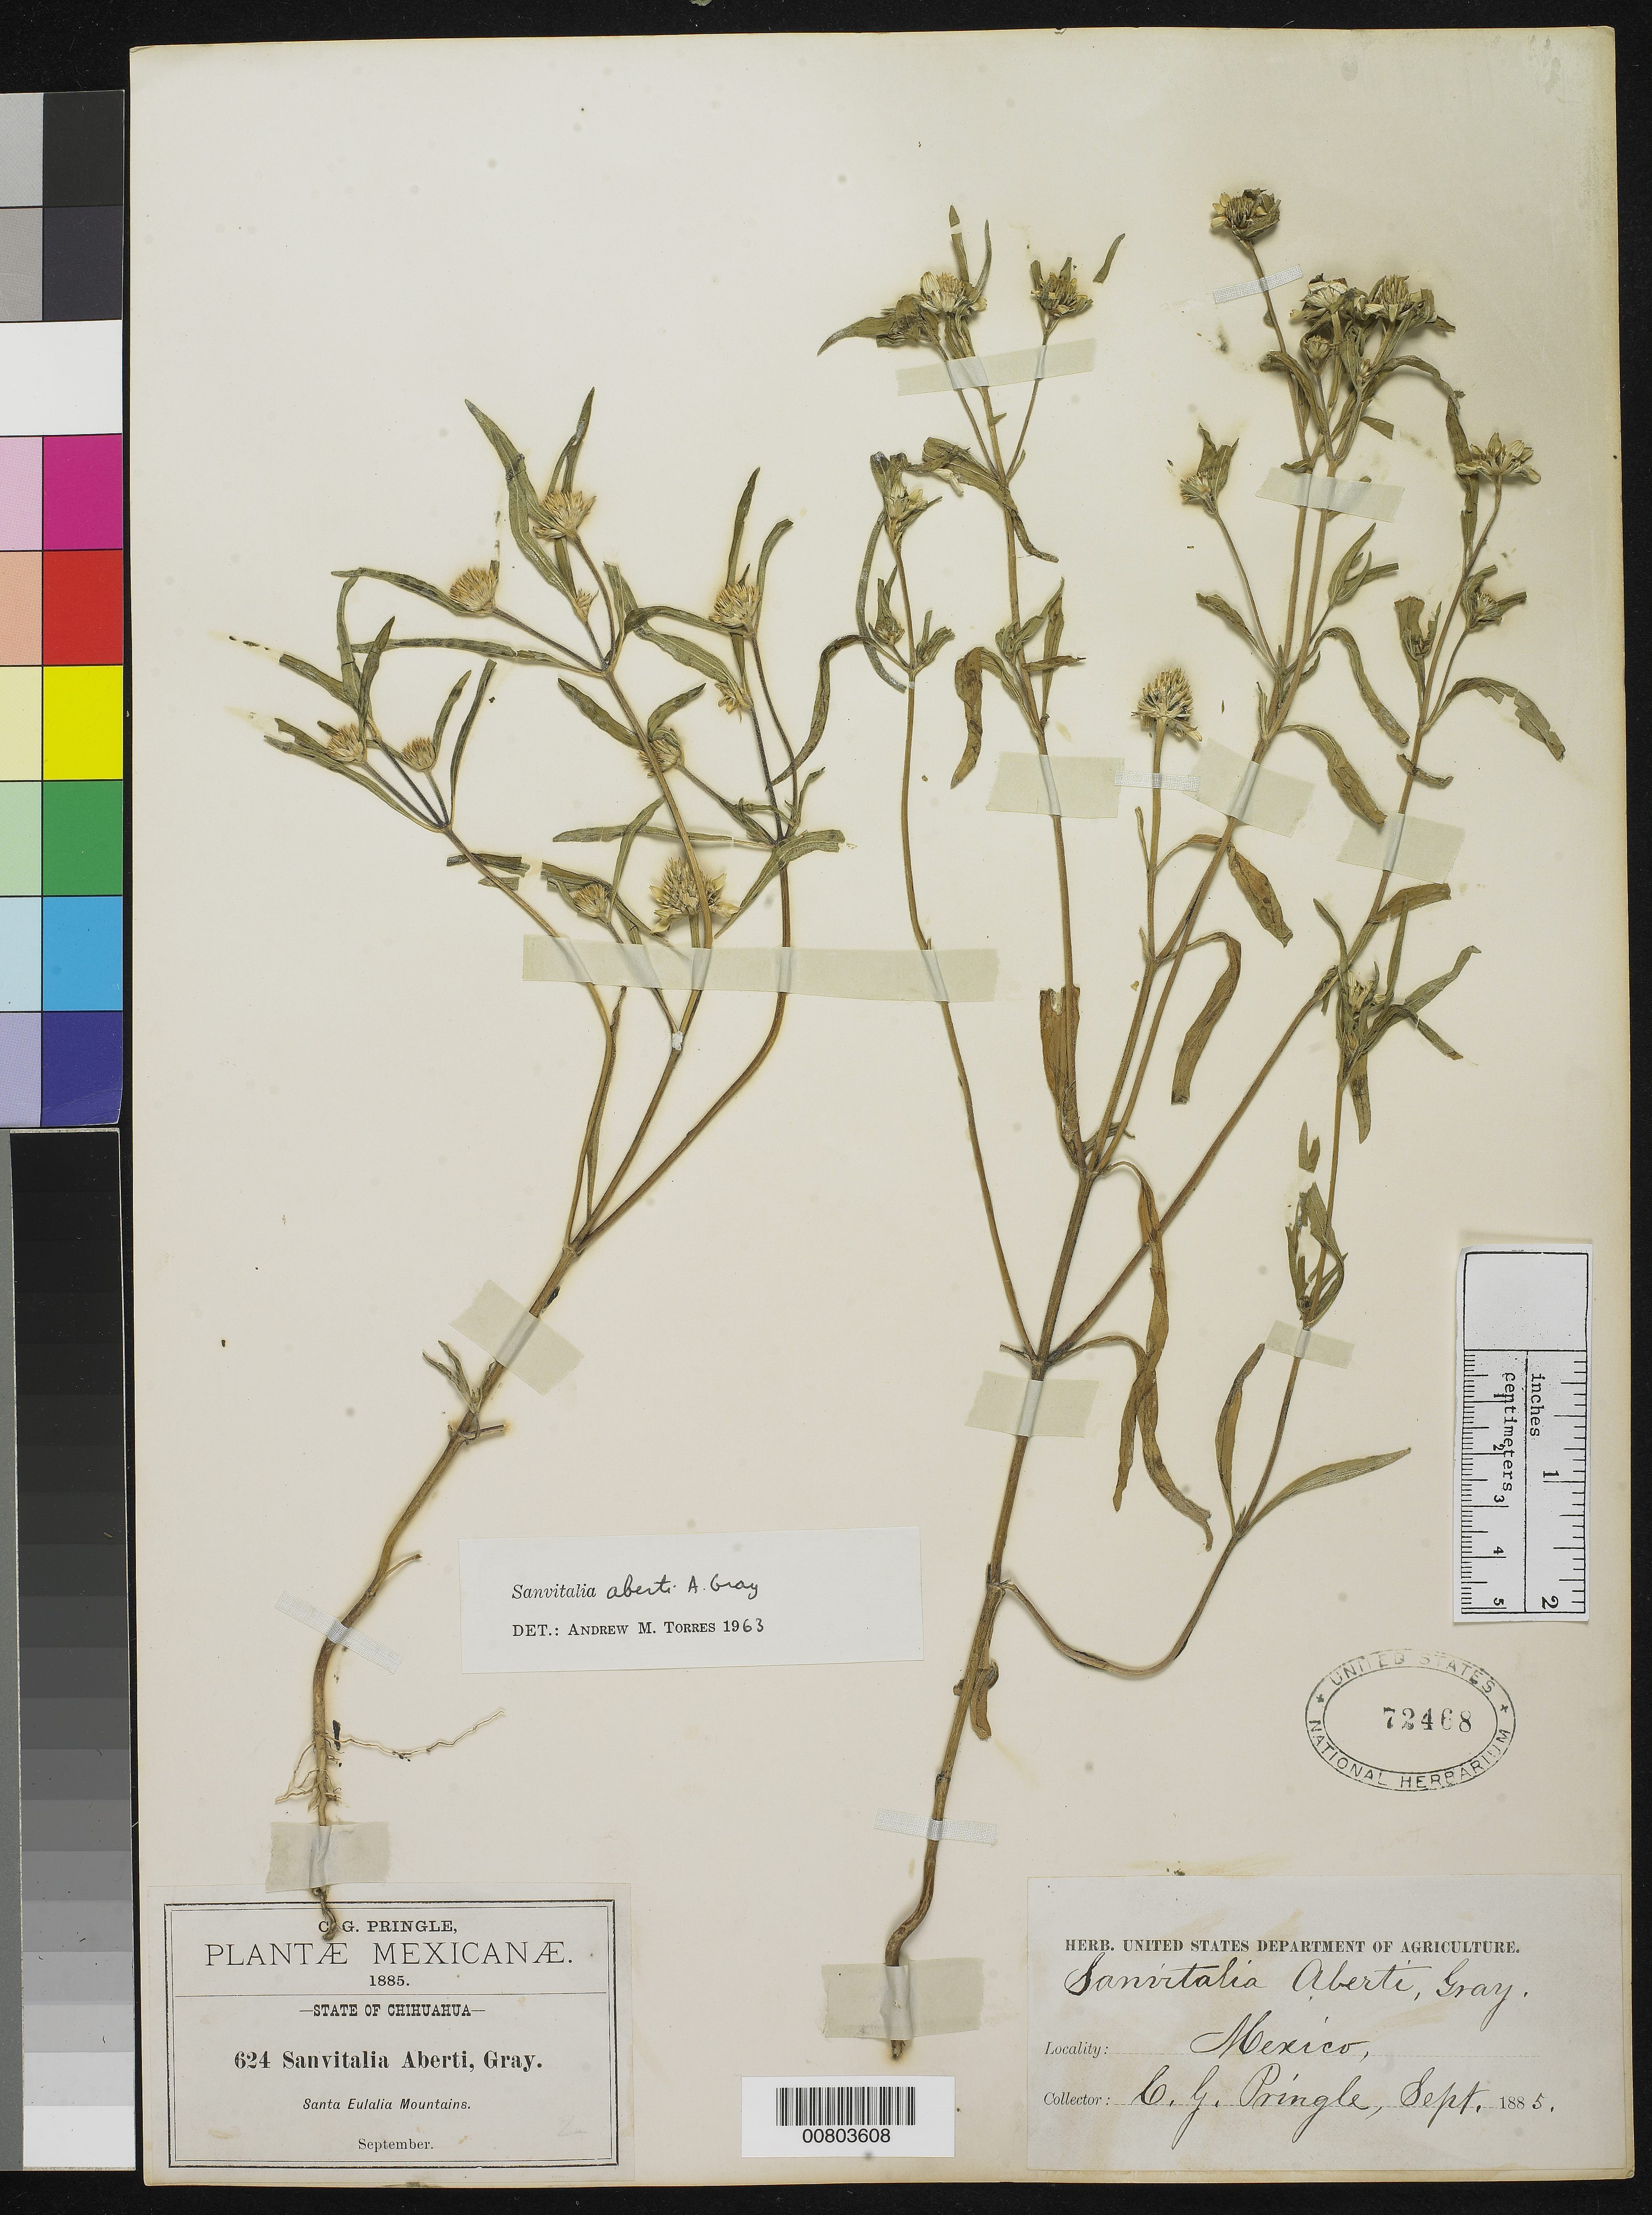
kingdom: Plantae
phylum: Tracheophyta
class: Magnoliopsida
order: Asterales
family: Asteraceae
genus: Sanvitalia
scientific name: Sanvitalia aberti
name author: A. Gray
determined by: Skibicki, Samuel V.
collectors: C. G. Pringle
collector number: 624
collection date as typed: Sep 1885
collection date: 1885-09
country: Mexico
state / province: Chihuahua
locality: Santa Eulalia Mountains, Chihuahua.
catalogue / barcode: US 72468